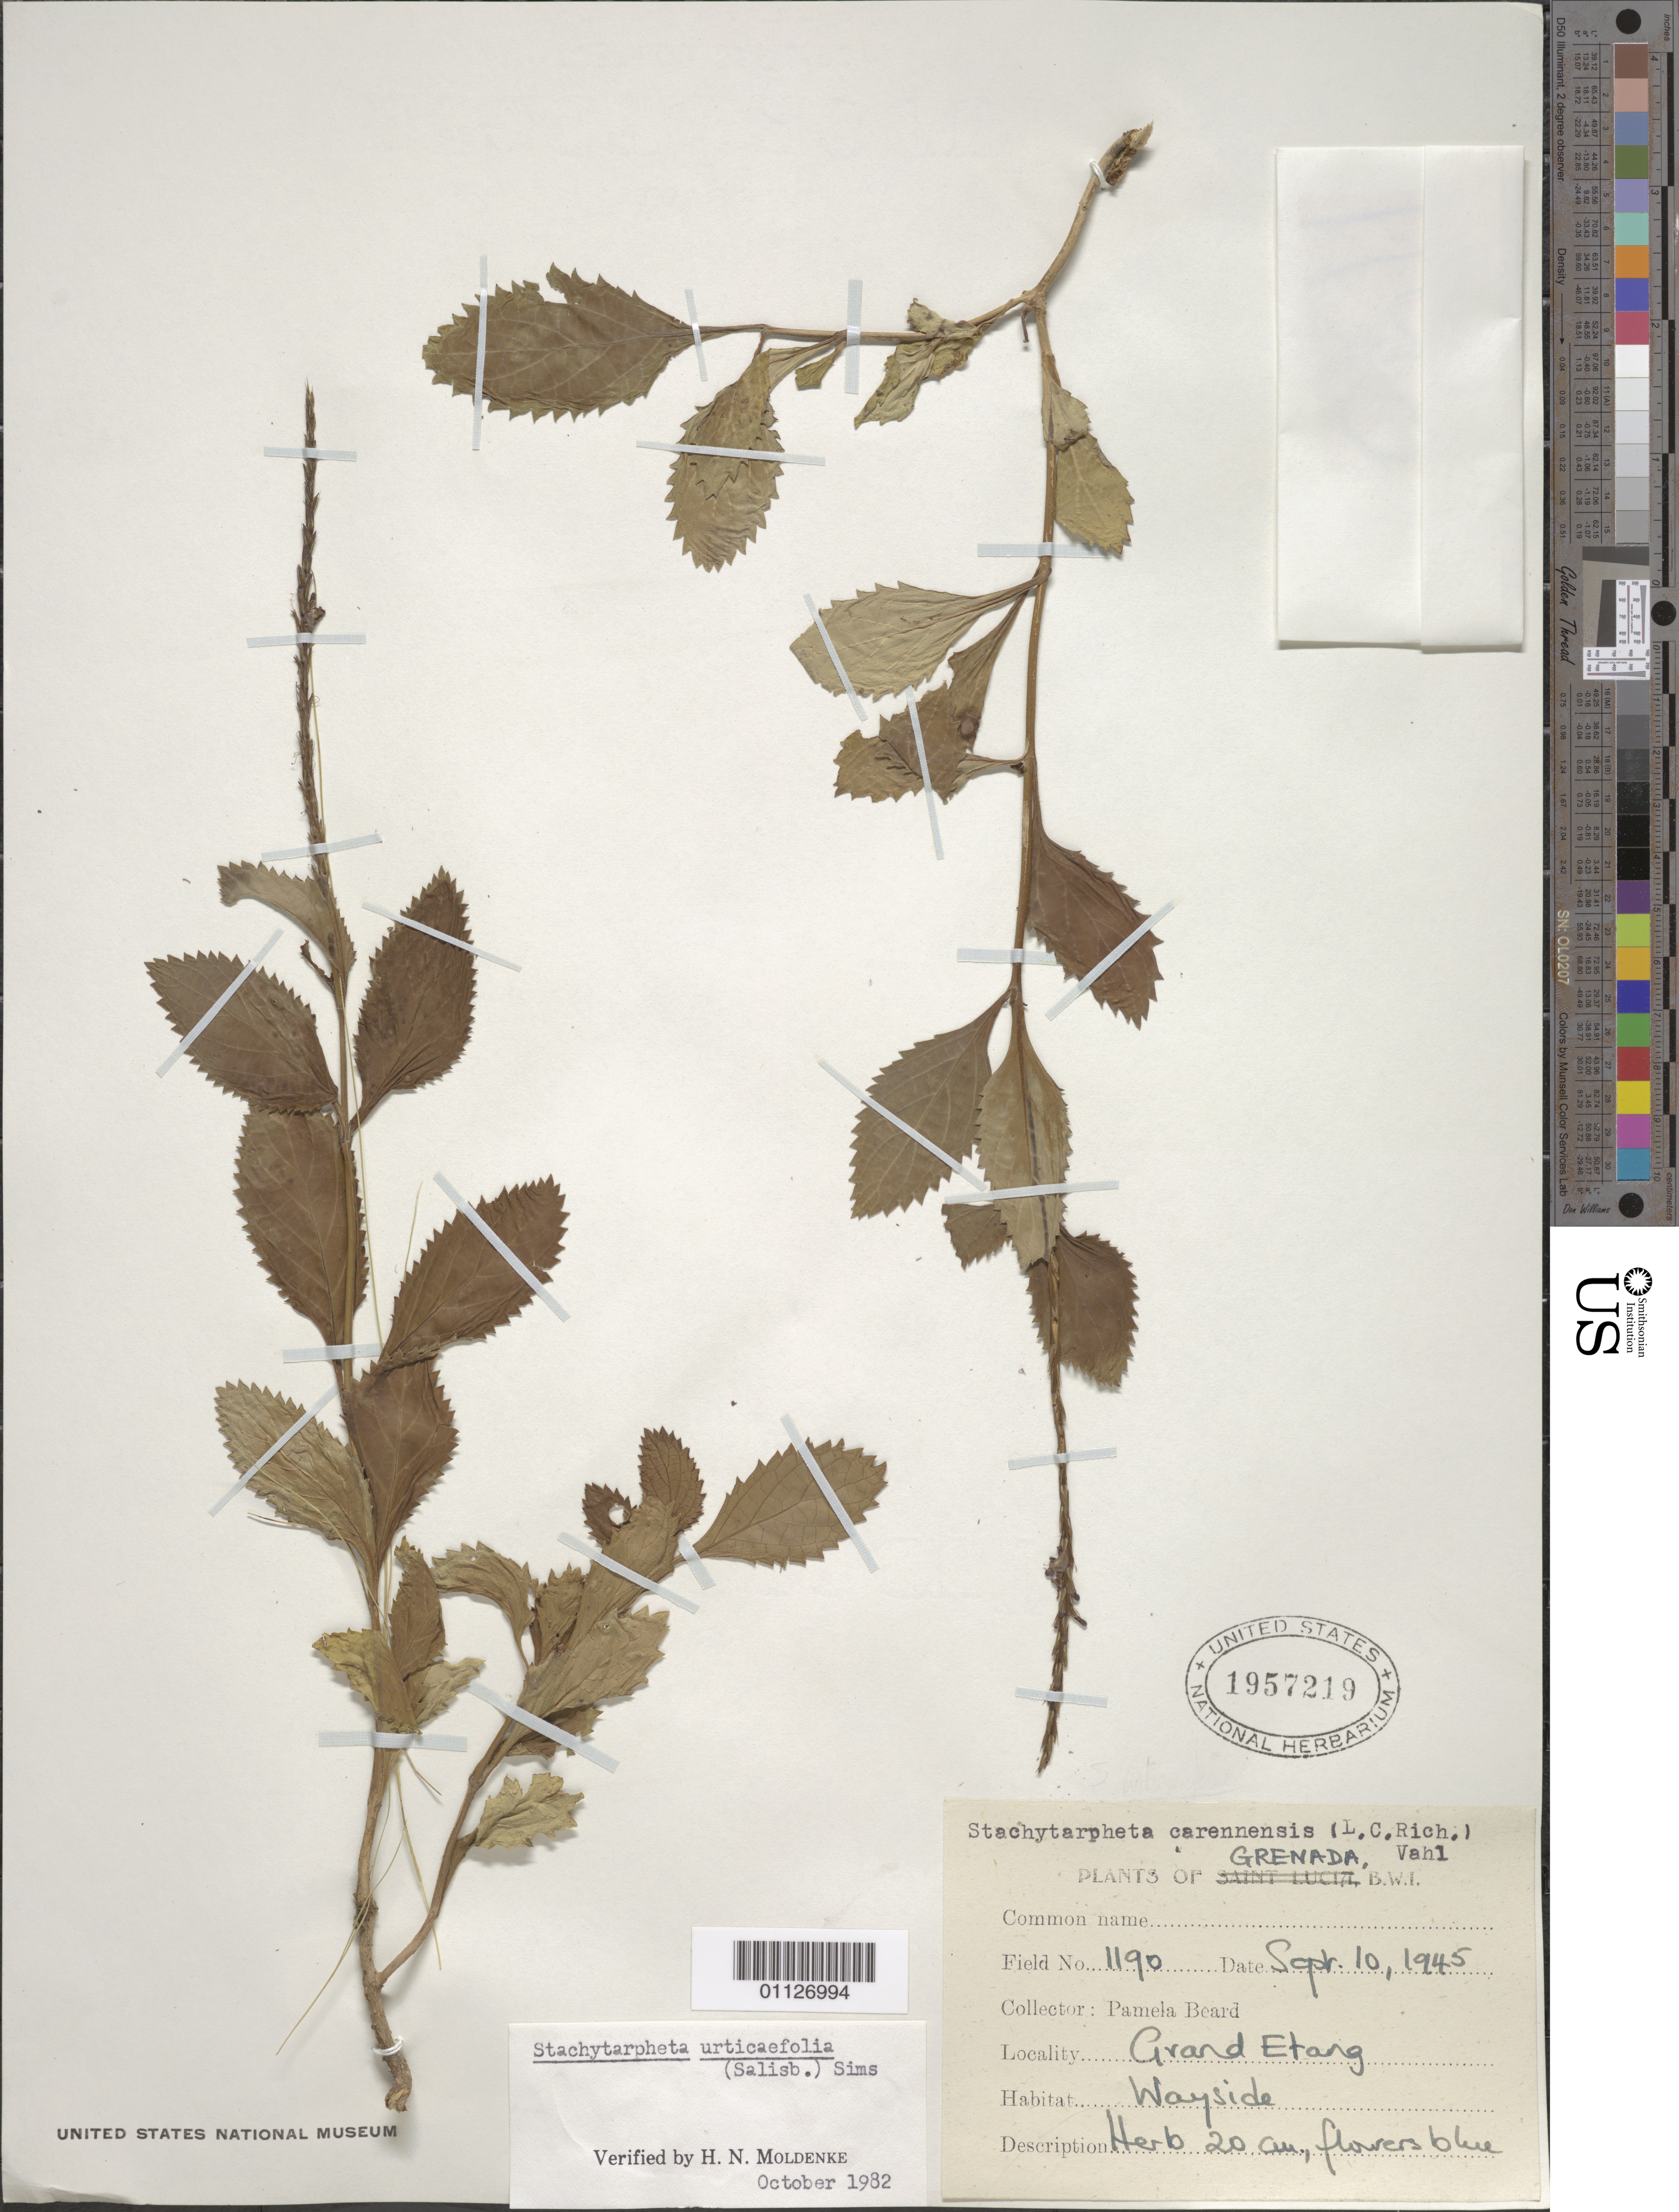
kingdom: Plantae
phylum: Tracheophyta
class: Magnoliopsida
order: Lamiales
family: Verbenaceae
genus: Stachytarpheta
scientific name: Stachytarpheta urticifolia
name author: Sims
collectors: P. Beard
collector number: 1190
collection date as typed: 10 Sep 1945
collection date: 1945-09-10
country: Grenada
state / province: Saint Andrew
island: Grenada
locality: Grand Etang, wayside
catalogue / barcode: US 1957219